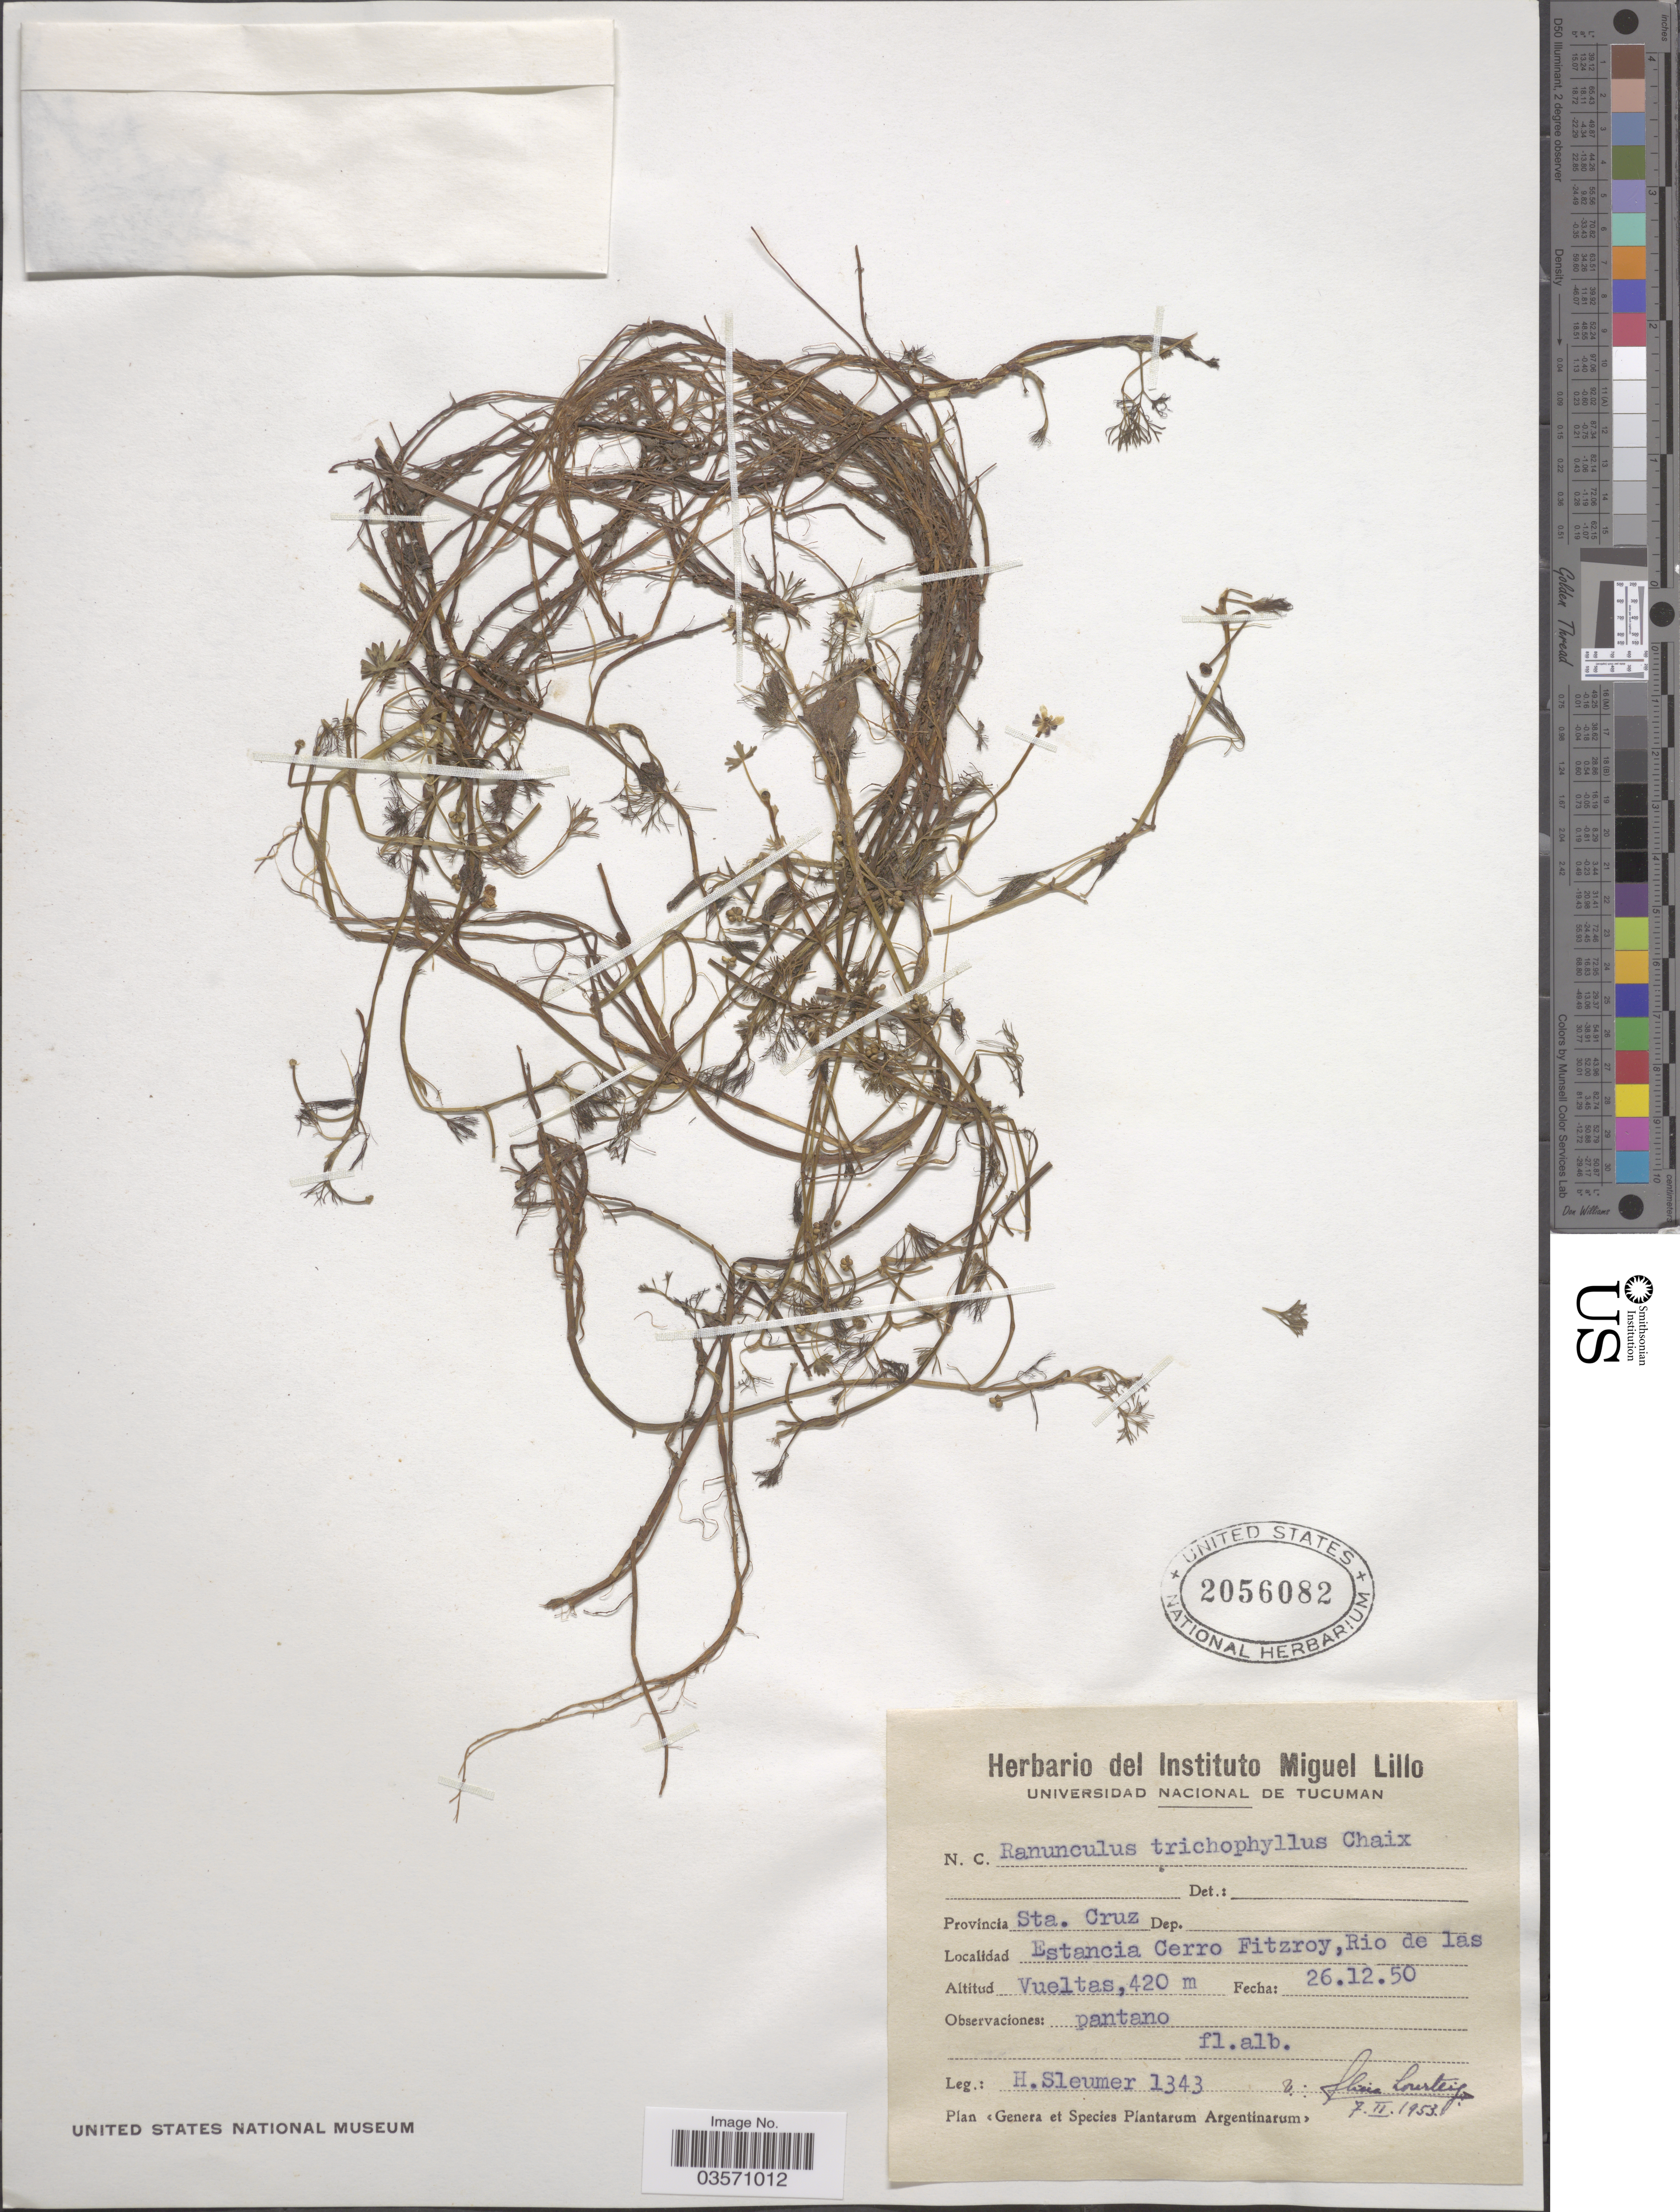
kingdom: Plantae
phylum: Tracheophyta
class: Magnoliopsida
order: Ranunculales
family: Ranunculaceae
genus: Ranunculus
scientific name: Ranunculus trichophyllus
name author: Chaix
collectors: H. O. Sleumer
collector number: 1343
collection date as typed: Transcribed d/m/y: 26/12/50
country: Argentina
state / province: Santa Cruz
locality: Estancia Cerro Fitzroy, Rio de las Vueltas.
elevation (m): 420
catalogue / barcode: US 2056082